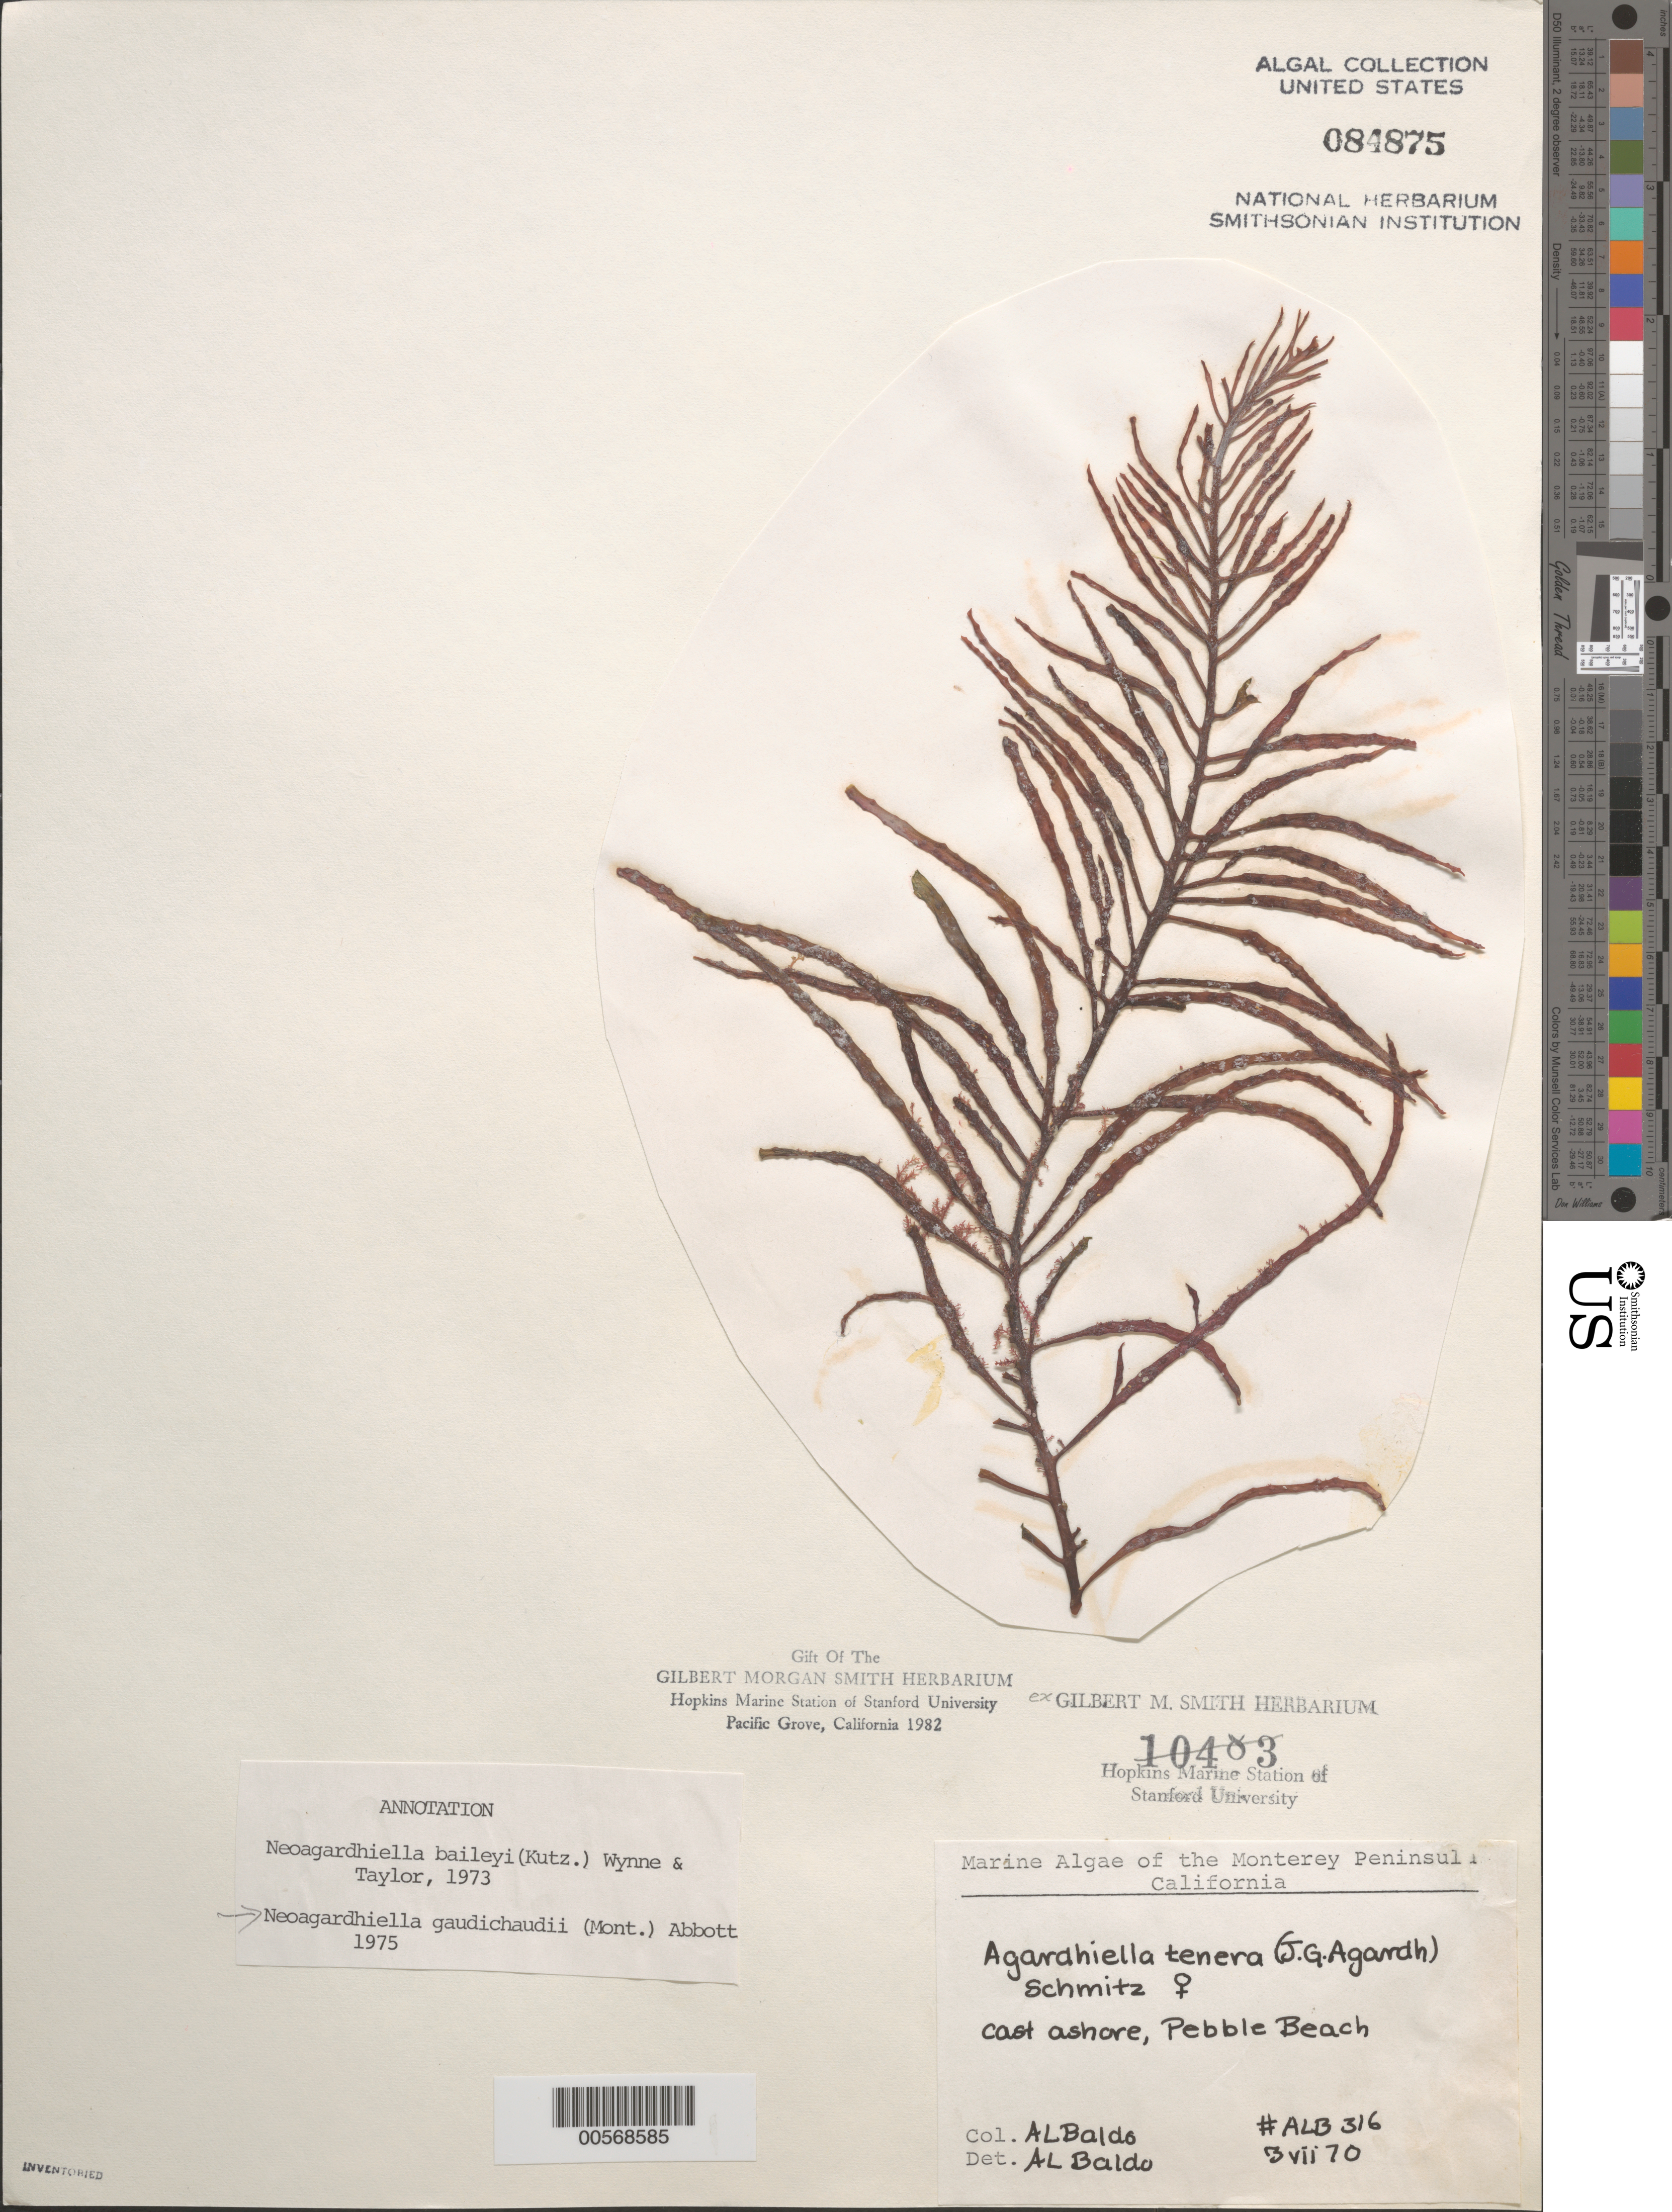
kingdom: Plantae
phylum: Rhodophyta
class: Florideophyceae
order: Gigartinales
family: Solieriaceae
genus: Sarcodiotheca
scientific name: Sarcodiotheca gaudichaudii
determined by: Algae name updating Project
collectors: A. Baldo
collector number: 316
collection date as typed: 03 Jul 1970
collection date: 1970-07-03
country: United States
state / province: California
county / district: Monterey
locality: Pebble Beach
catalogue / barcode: US 84875